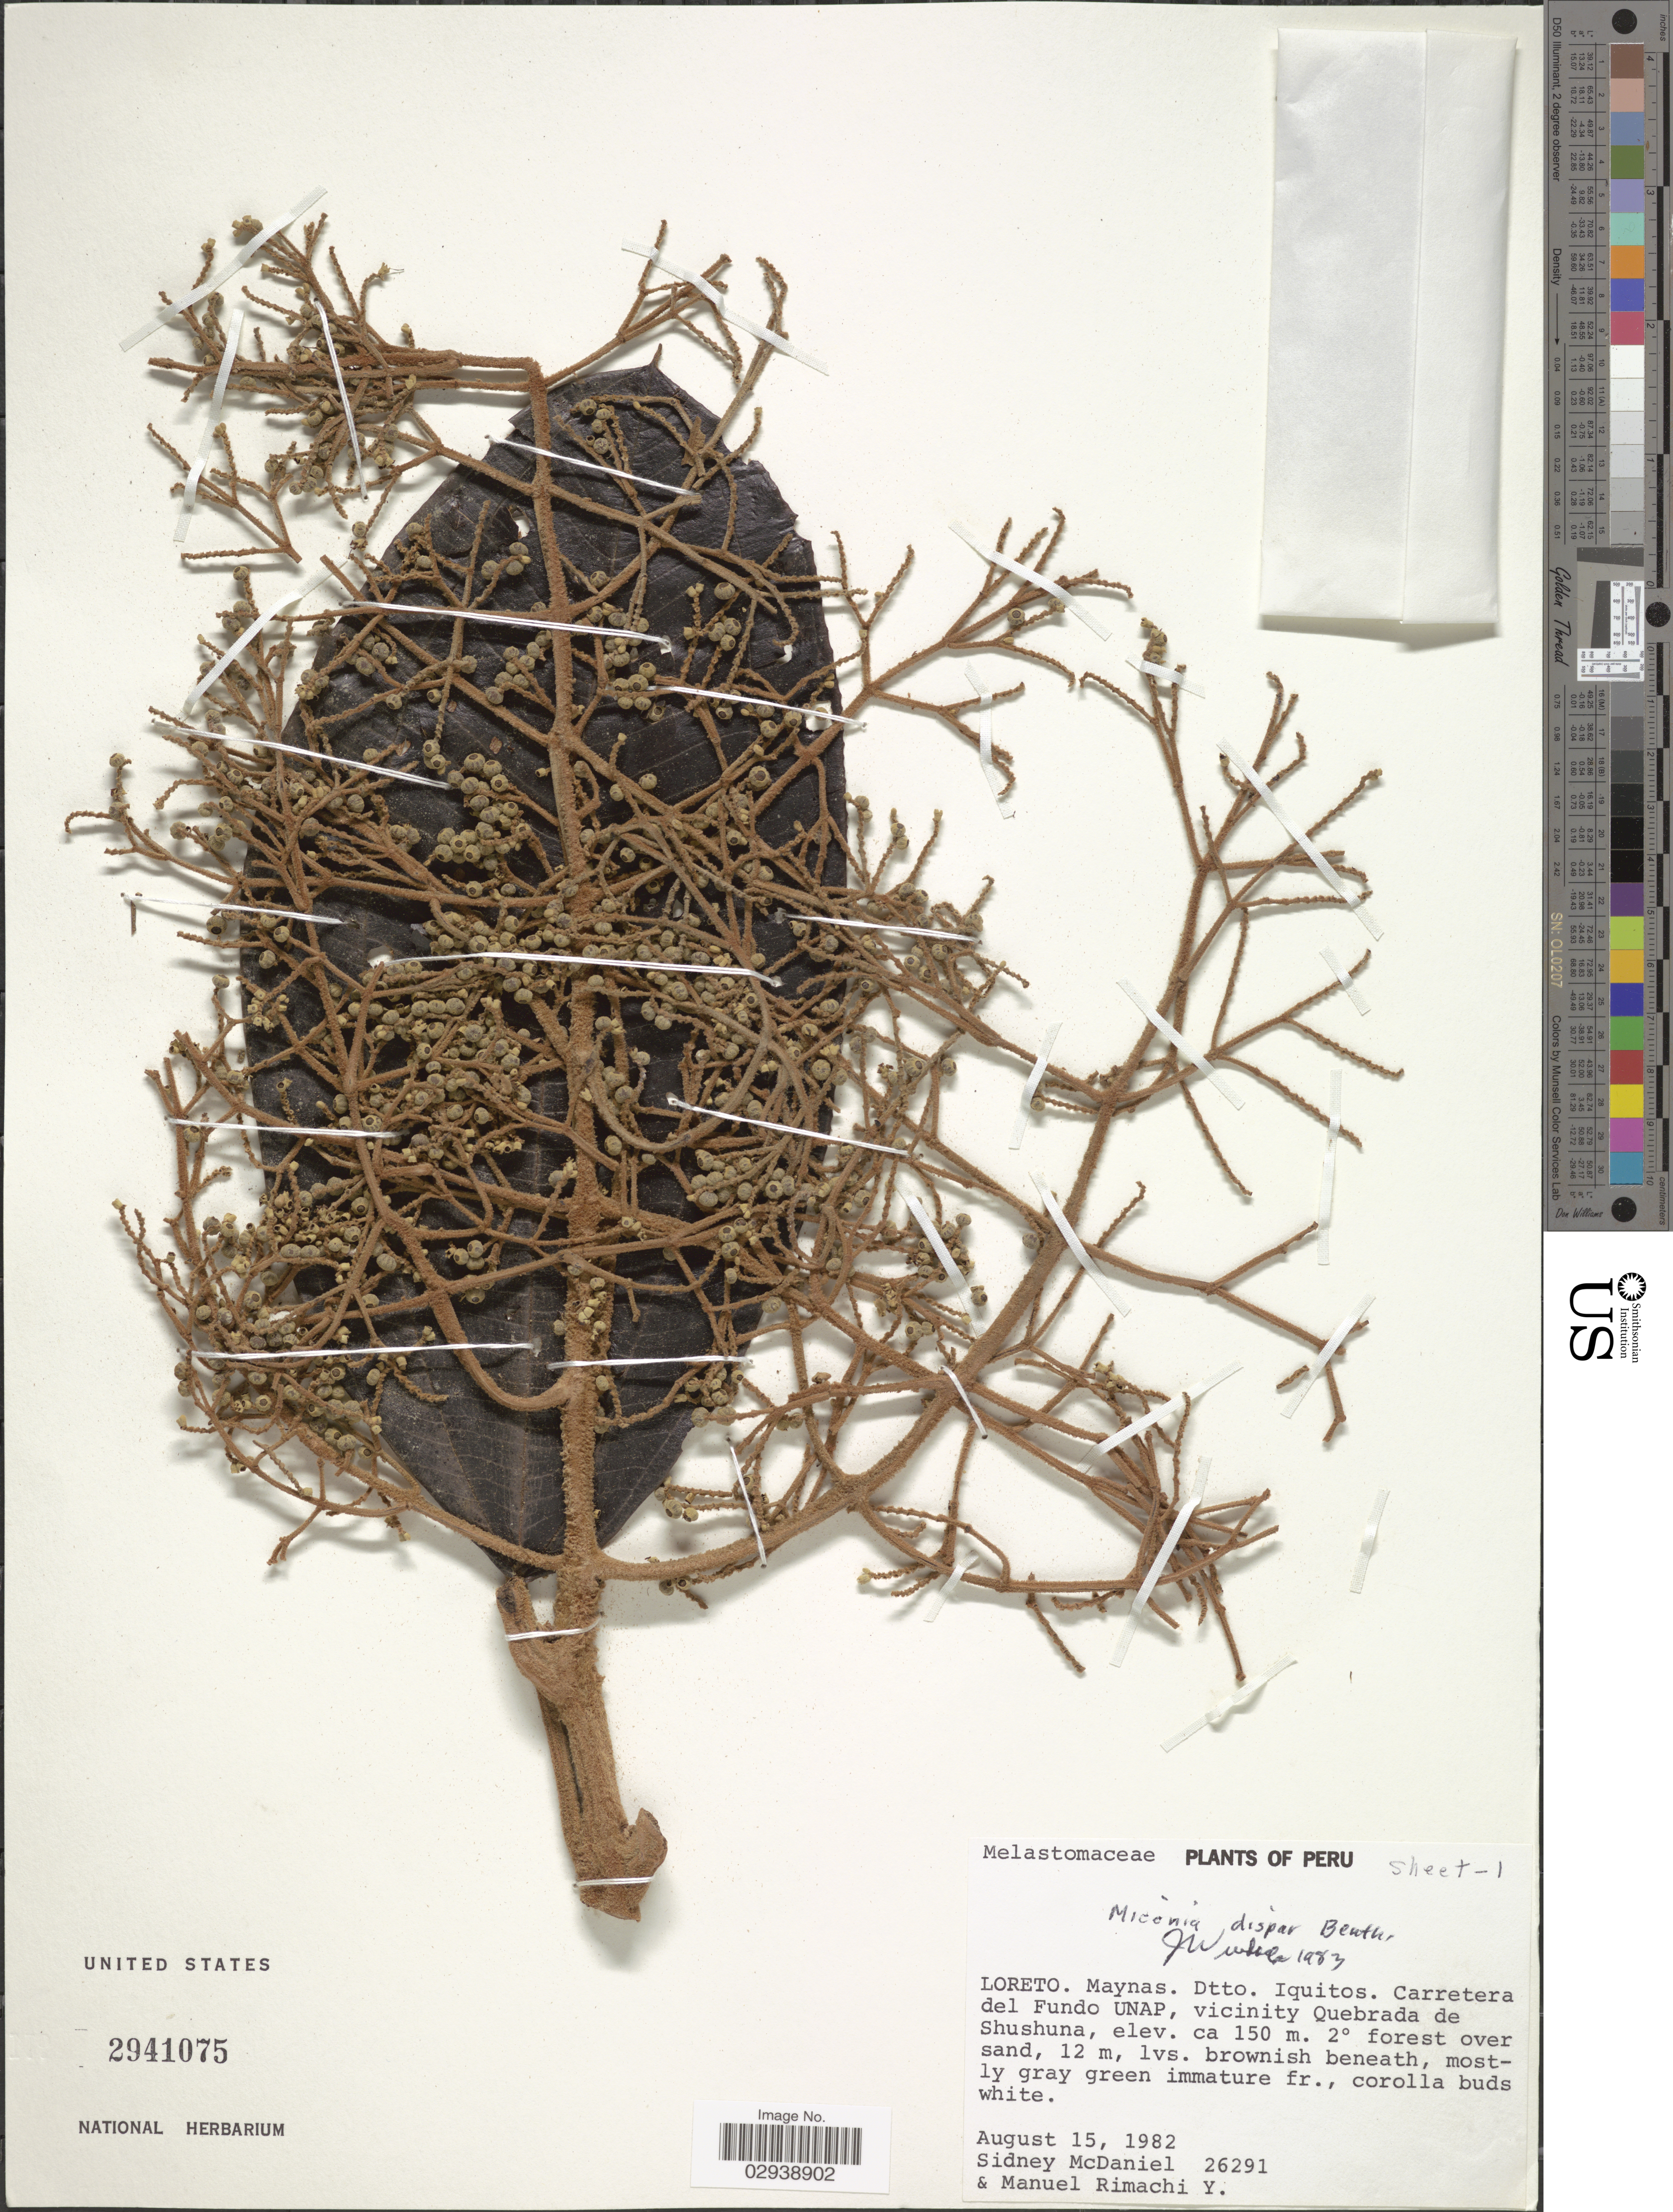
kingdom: Plantae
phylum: Tracheophyta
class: Magnoliopsida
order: Myrtales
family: Melastomataceae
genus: Miconia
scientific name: Miconia dispar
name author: Benth.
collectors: S. McDaniel & M. Rimachi Y.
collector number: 26291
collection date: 1982-08-15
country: Peru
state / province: Loreto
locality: Maynas, Dtto. Iquitos, Carretera del Fundo UNAP, vicinity Quebrada de Shushuna.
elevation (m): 150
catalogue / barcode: US 2941075